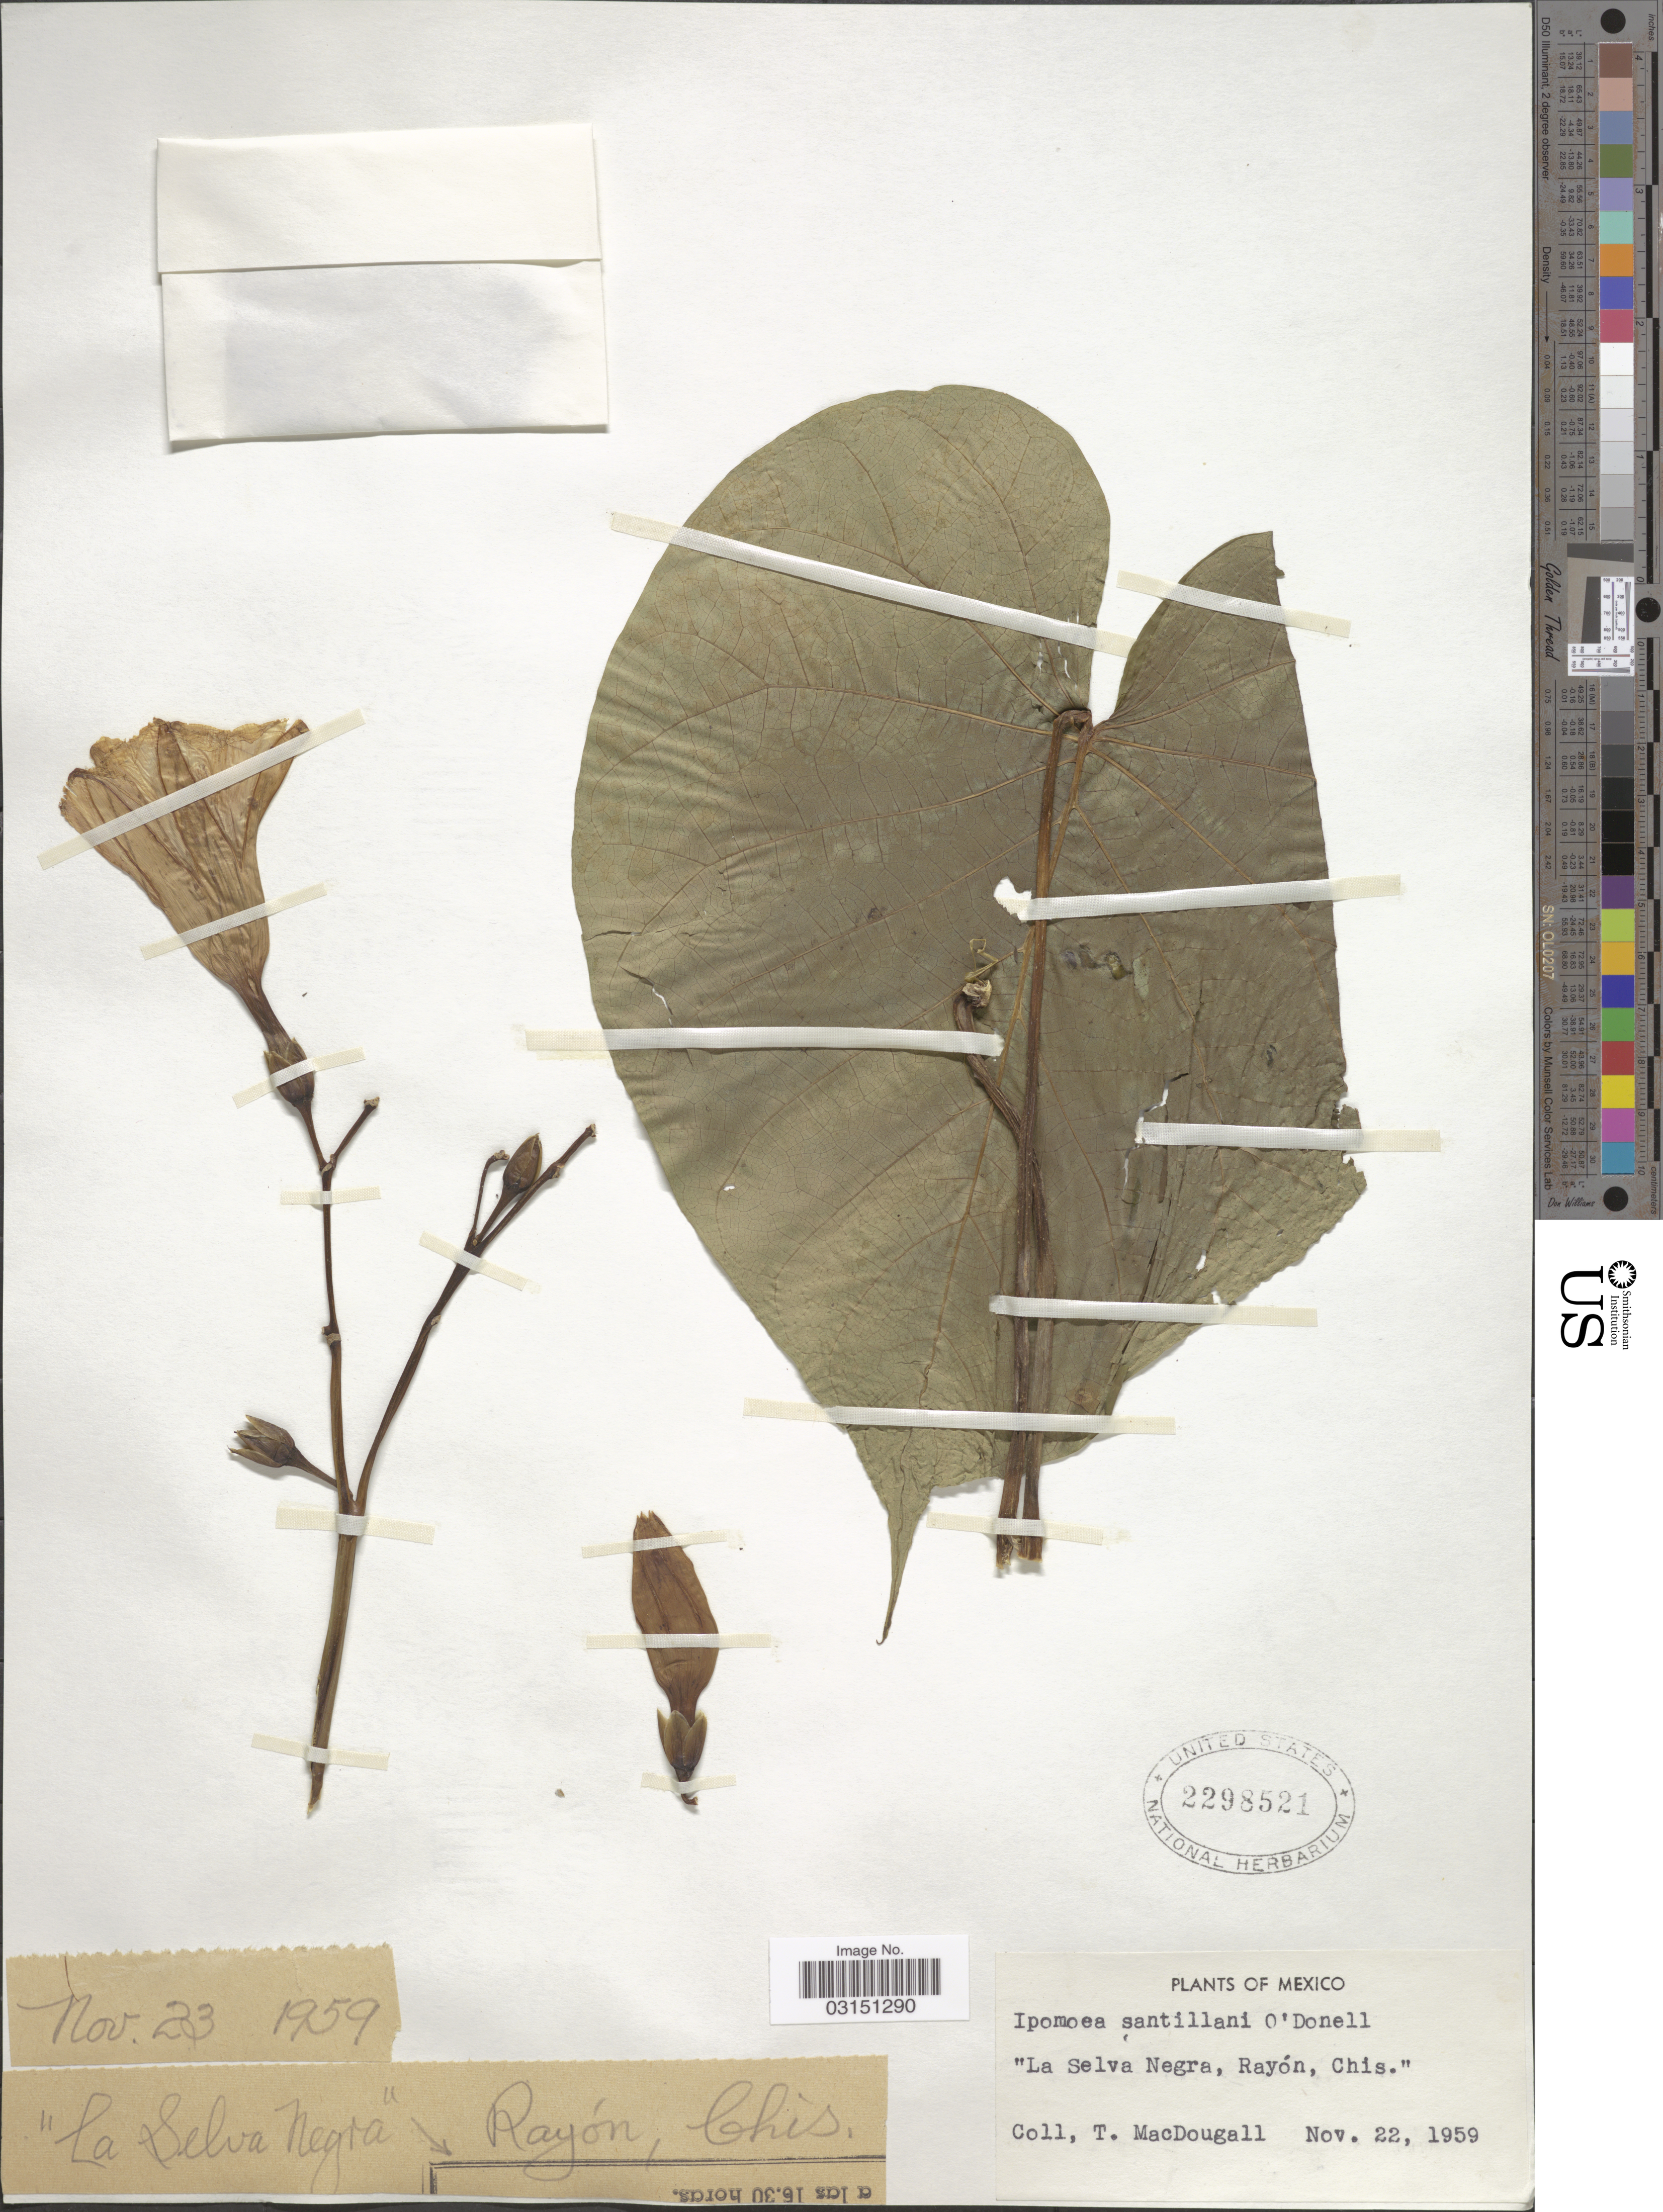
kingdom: Plantae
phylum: Tracheophyta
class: Magnoliopsida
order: Solanales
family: Convolvulaceae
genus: Ipomoea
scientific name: Ipomoea santillanii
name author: O'Donell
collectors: T. B. MacDougall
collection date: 1959-11-22/1959-11-23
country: Mexico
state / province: Chiapas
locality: La Selva Negra, Rayón, Chis.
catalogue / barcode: US 2298521